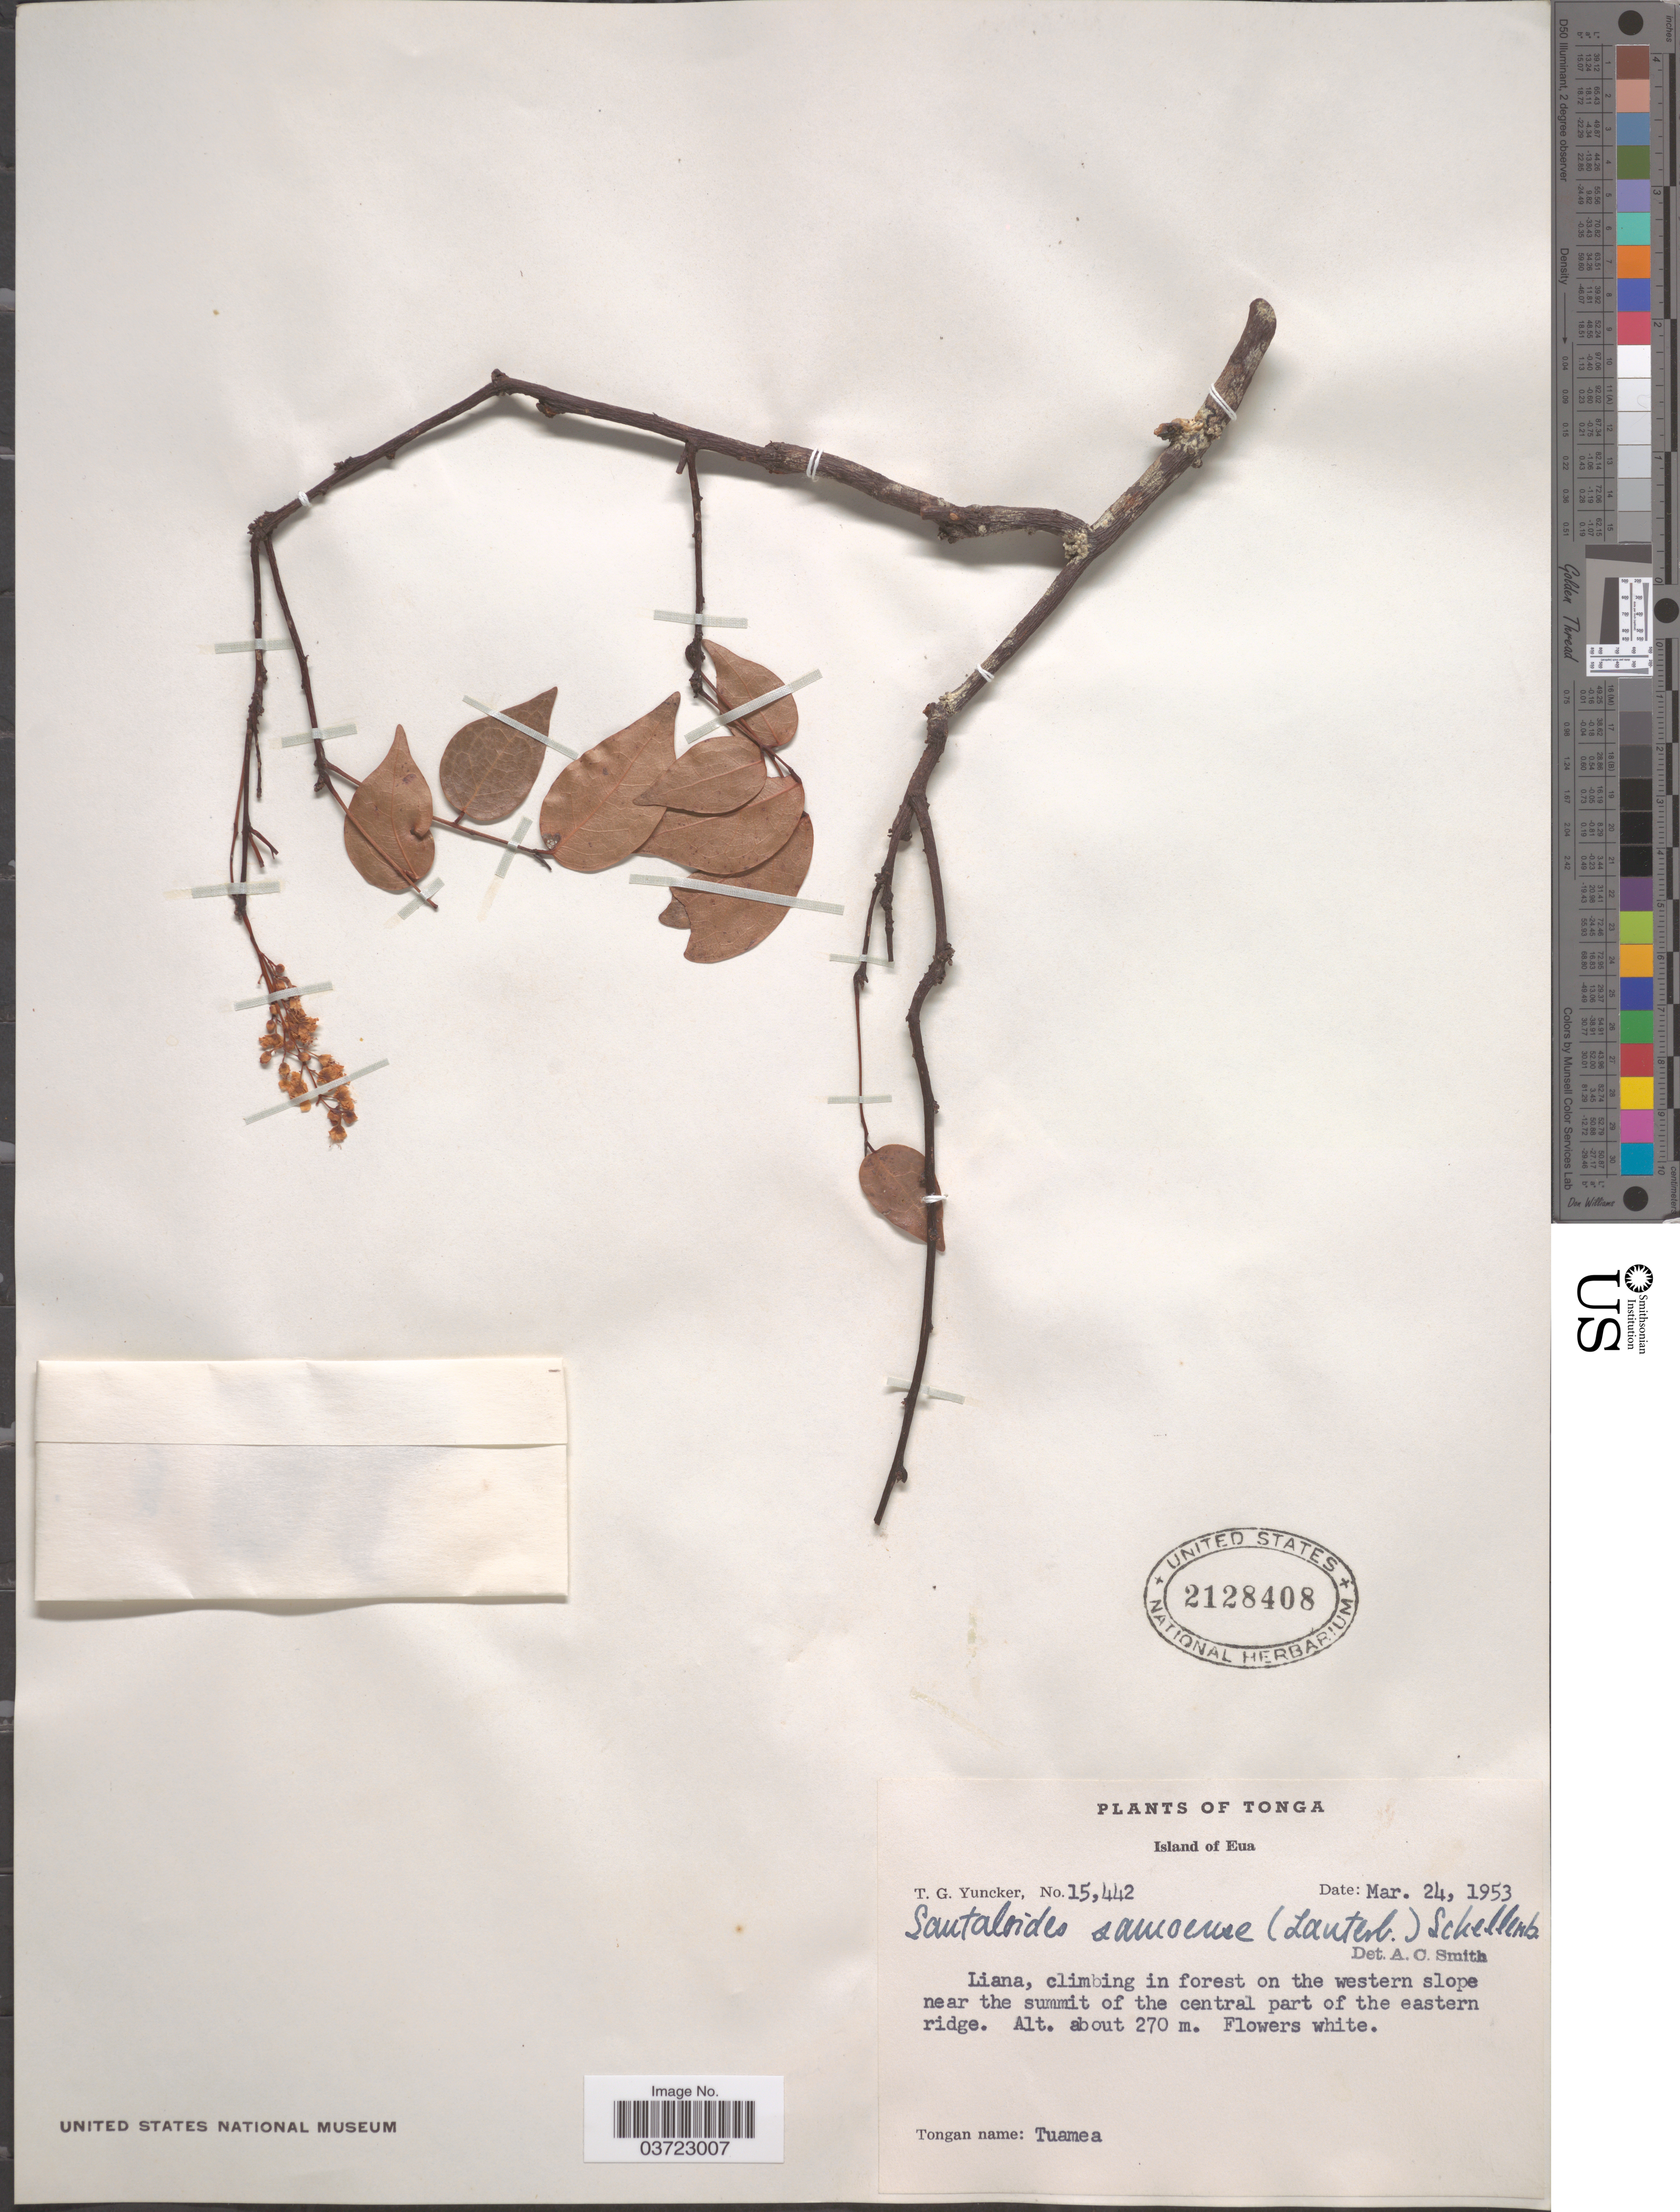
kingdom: Plantae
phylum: Tracheophyta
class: Magnoliopsida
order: Oxalidales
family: Connaraceae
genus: Rourea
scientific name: Rourea minor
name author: (Gaertn.) Leenh.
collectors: T. G. Yuncker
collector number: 15442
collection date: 1953-03-24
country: Tonga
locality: Island of Eua. Climbing in forest on the western slopes near the summit of the central part of the eastern ridge.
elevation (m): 270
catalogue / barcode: US 2128408